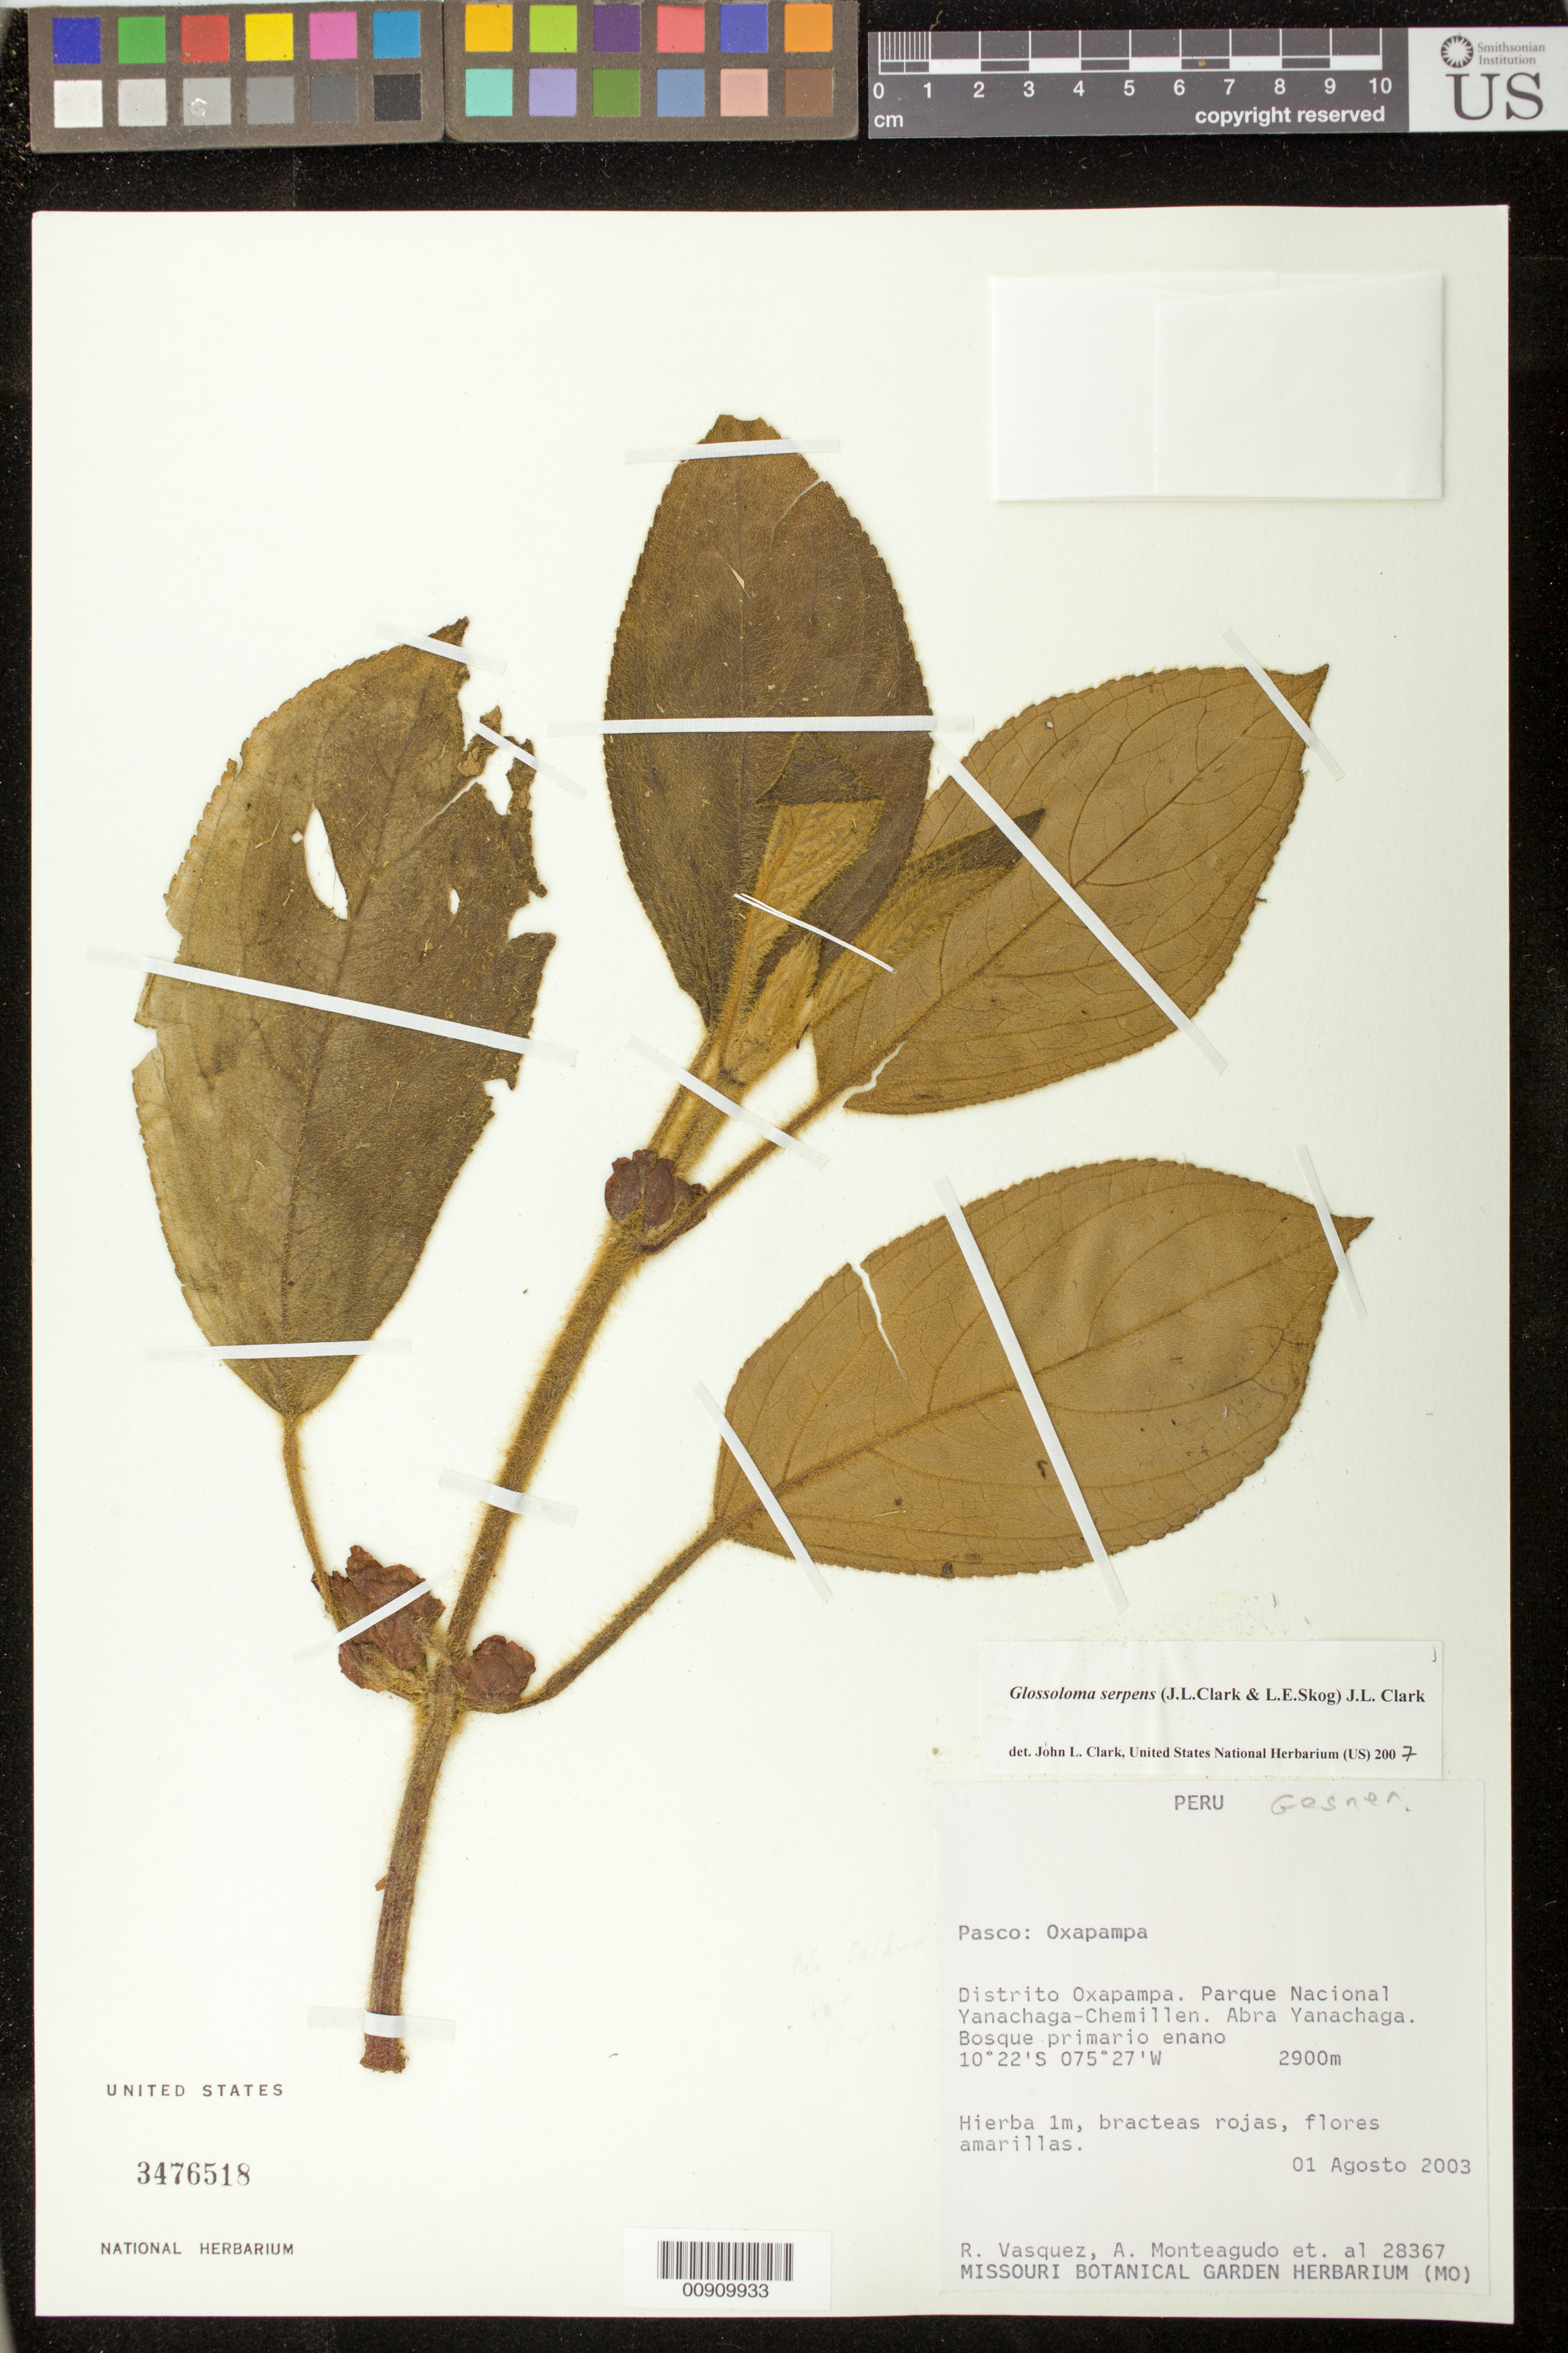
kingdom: Plantae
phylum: Tracheophyta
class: Magnoliopsida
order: Lamiales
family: Gesneriaceae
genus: Glossoloma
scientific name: Glossoloma serpens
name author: (J.L. Clark & L.E. Skog) J.L. Clark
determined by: Clark, J. L., (SEL), The Marie Selby Botanical Garden (UNITED STATES)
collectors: R. Vásquez, A. Monteagudo & et al.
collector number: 28367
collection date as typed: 01 Aug 2003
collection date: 2003-08-01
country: Peru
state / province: Pasco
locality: Pasco: Oxapampa. Distrito Oxapampa. Parque Nacional Yanachaga Chemillén, Abra Yanachaga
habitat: Bosque primario enano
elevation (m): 2900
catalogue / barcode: US 3476518